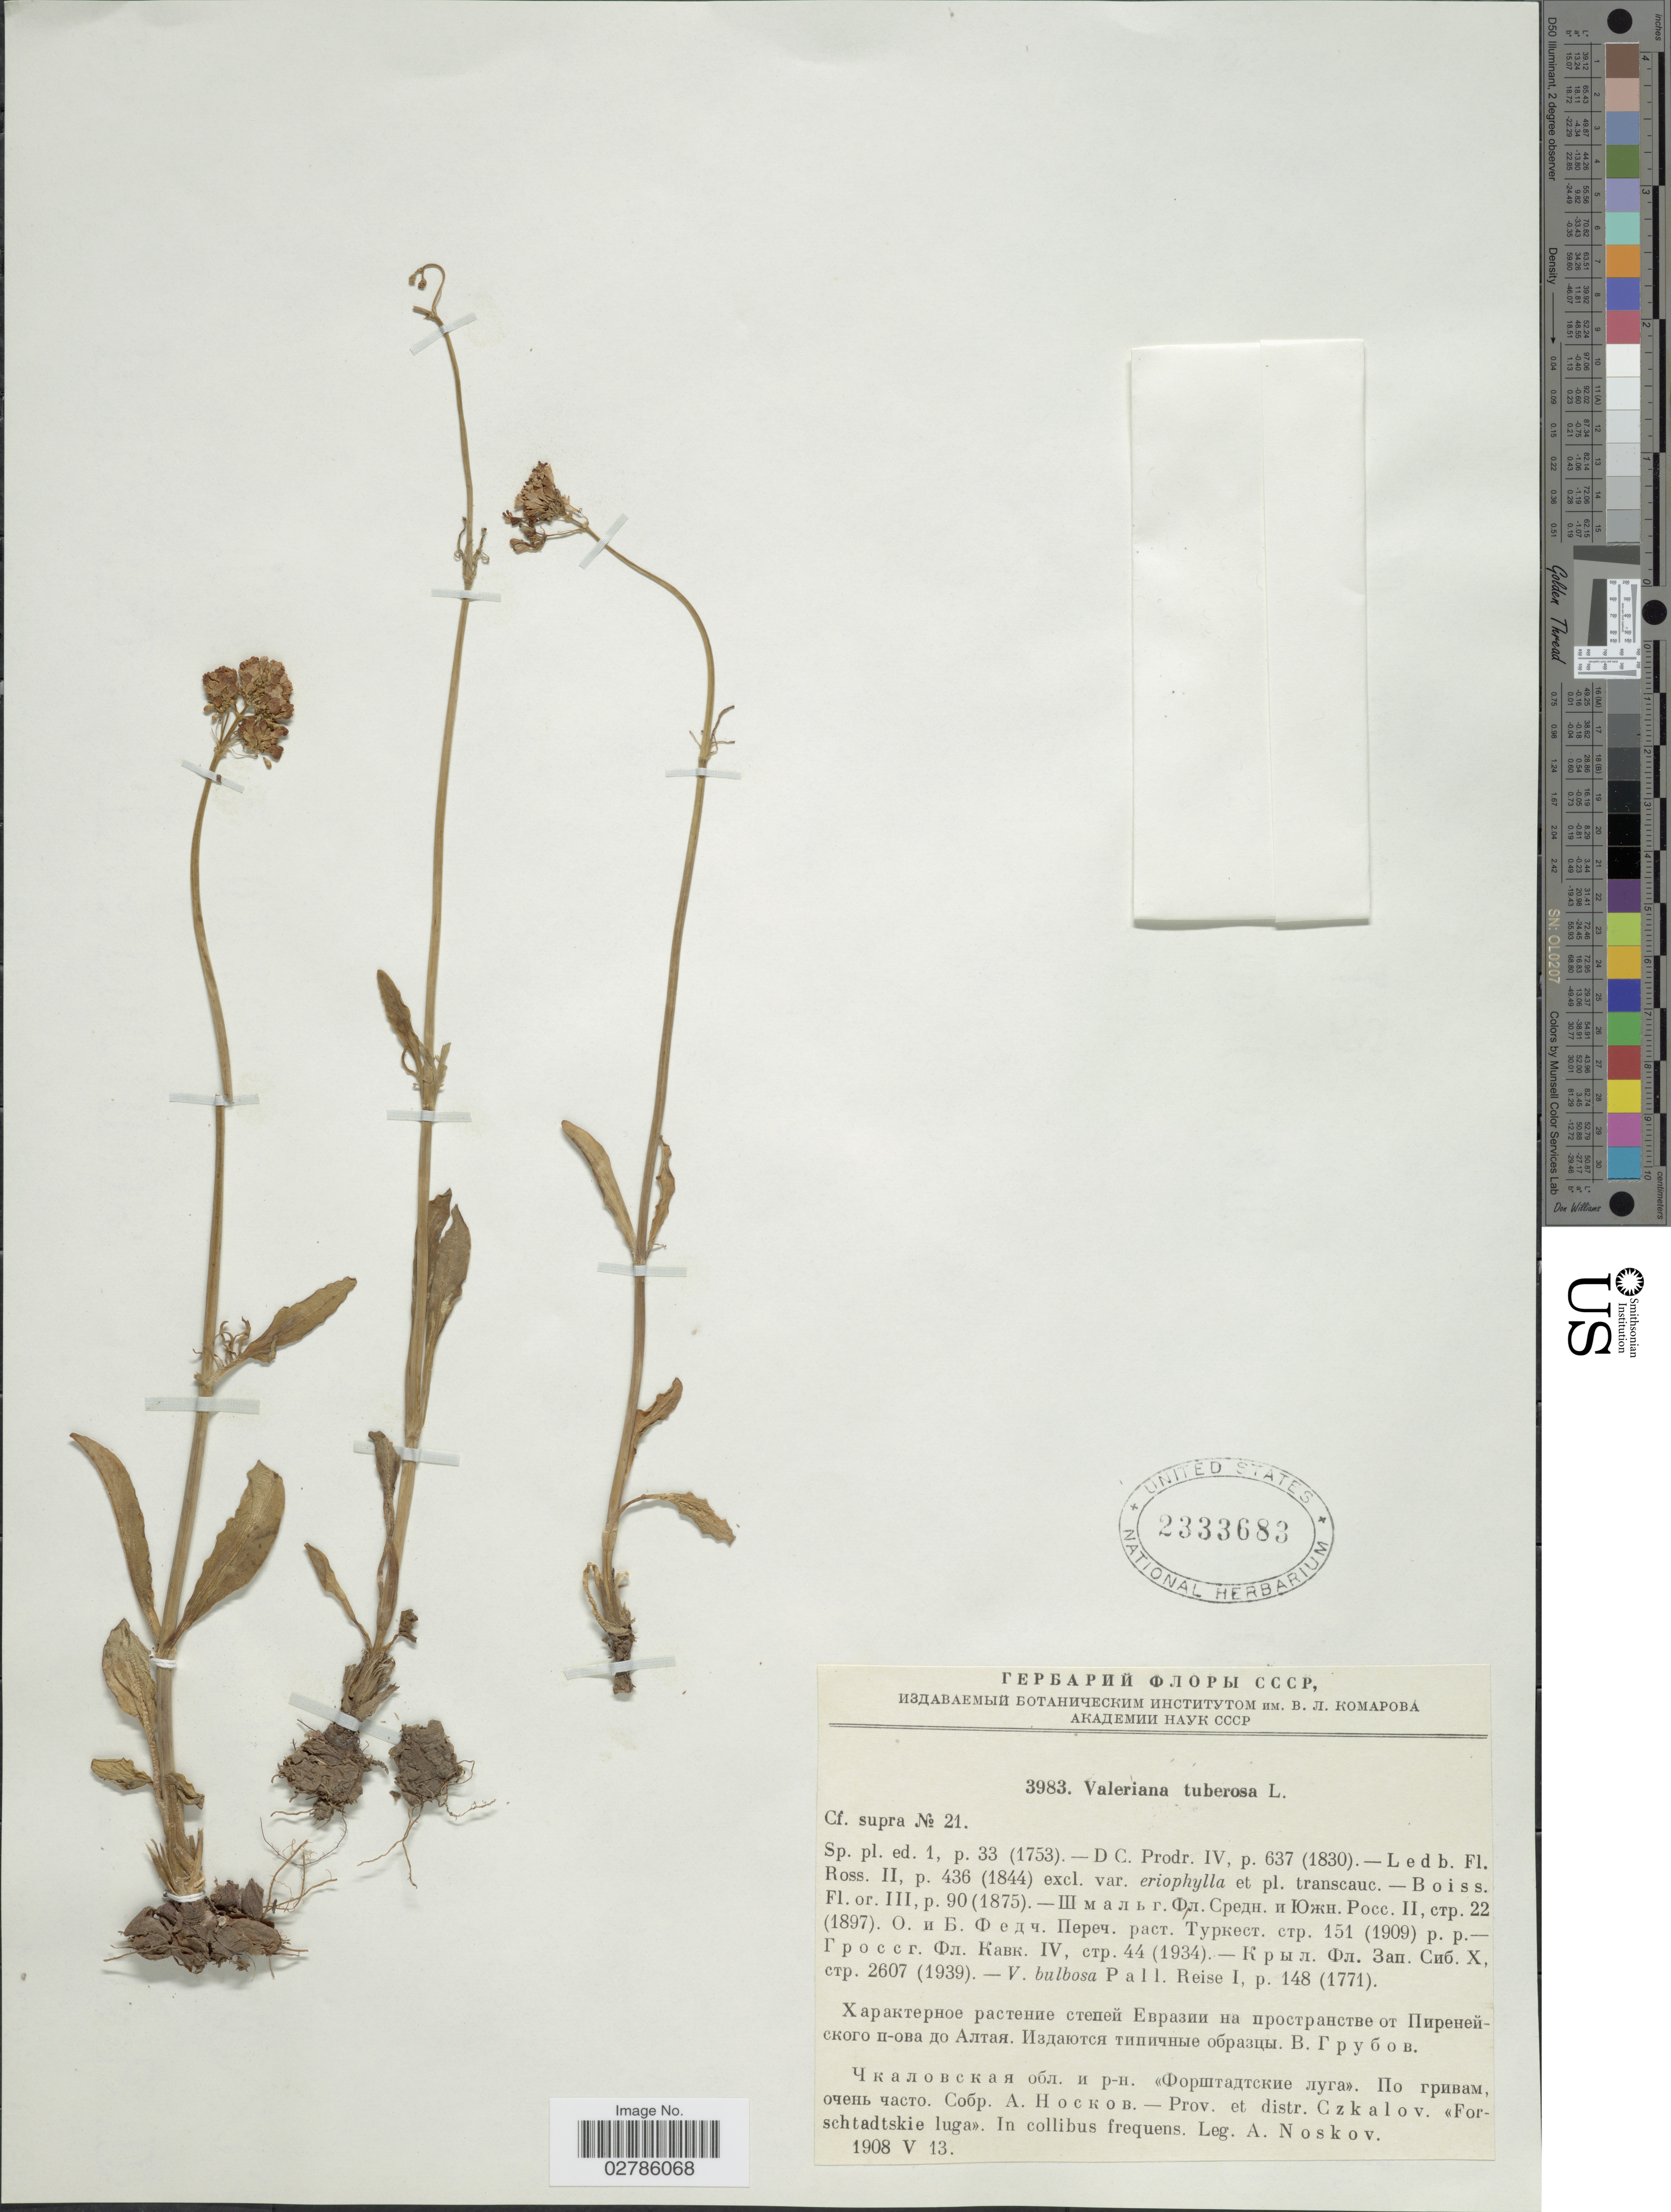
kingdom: Plantae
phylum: Tracheophyta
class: Magnoliopsida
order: Dipsacales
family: Caprifoliaceae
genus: Valeriana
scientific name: Valeriana tuberosa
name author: L.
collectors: A. Noskov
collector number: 3983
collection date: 1908-05-13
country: Russian Federation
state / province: Orenburg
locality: Prov. et distr. Czkalov. Forschtadtskie luga.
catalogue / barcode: US 2333683